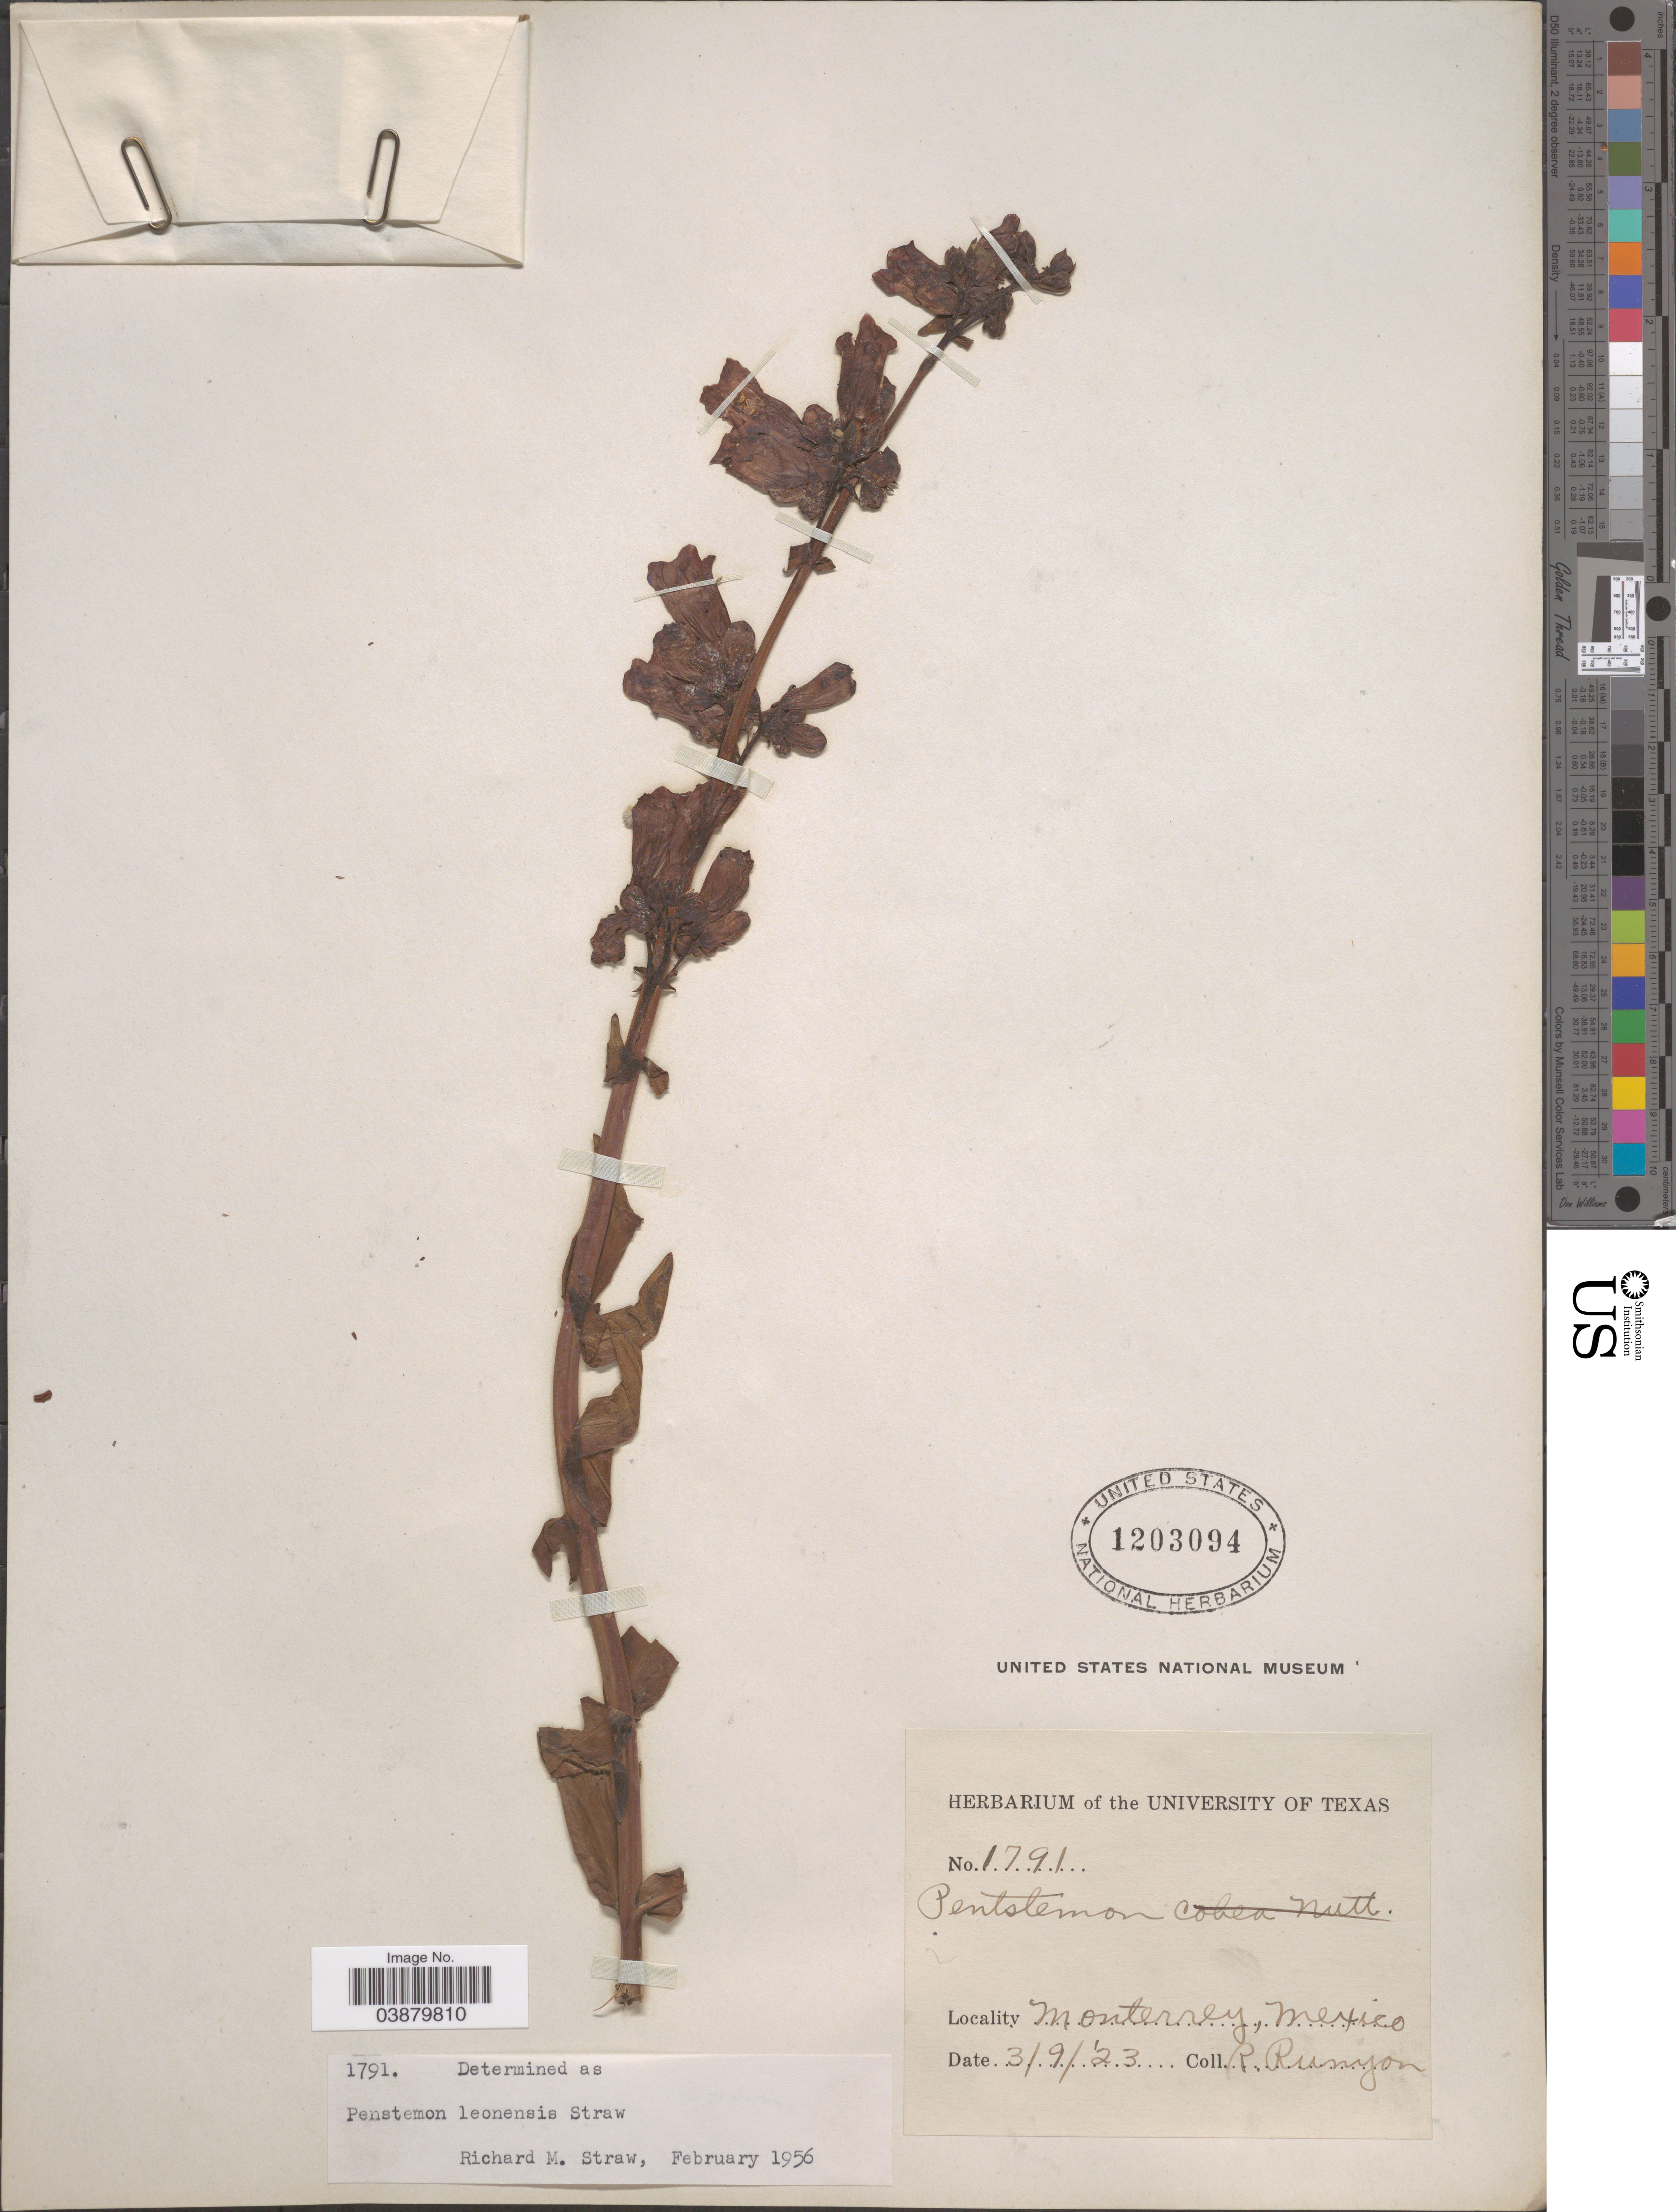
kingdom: Plantae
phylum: Tracheophyta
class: Magnoliopsida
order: Lamiales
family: Plantaginaceae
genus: Penstemon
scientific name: Penstemon leonensis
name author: Straw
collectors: R. Runyon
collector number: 1791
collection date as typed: Transcribed d/m/y: 3/9/23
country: Mexico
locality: Monterrey.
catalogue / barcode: US 1203094